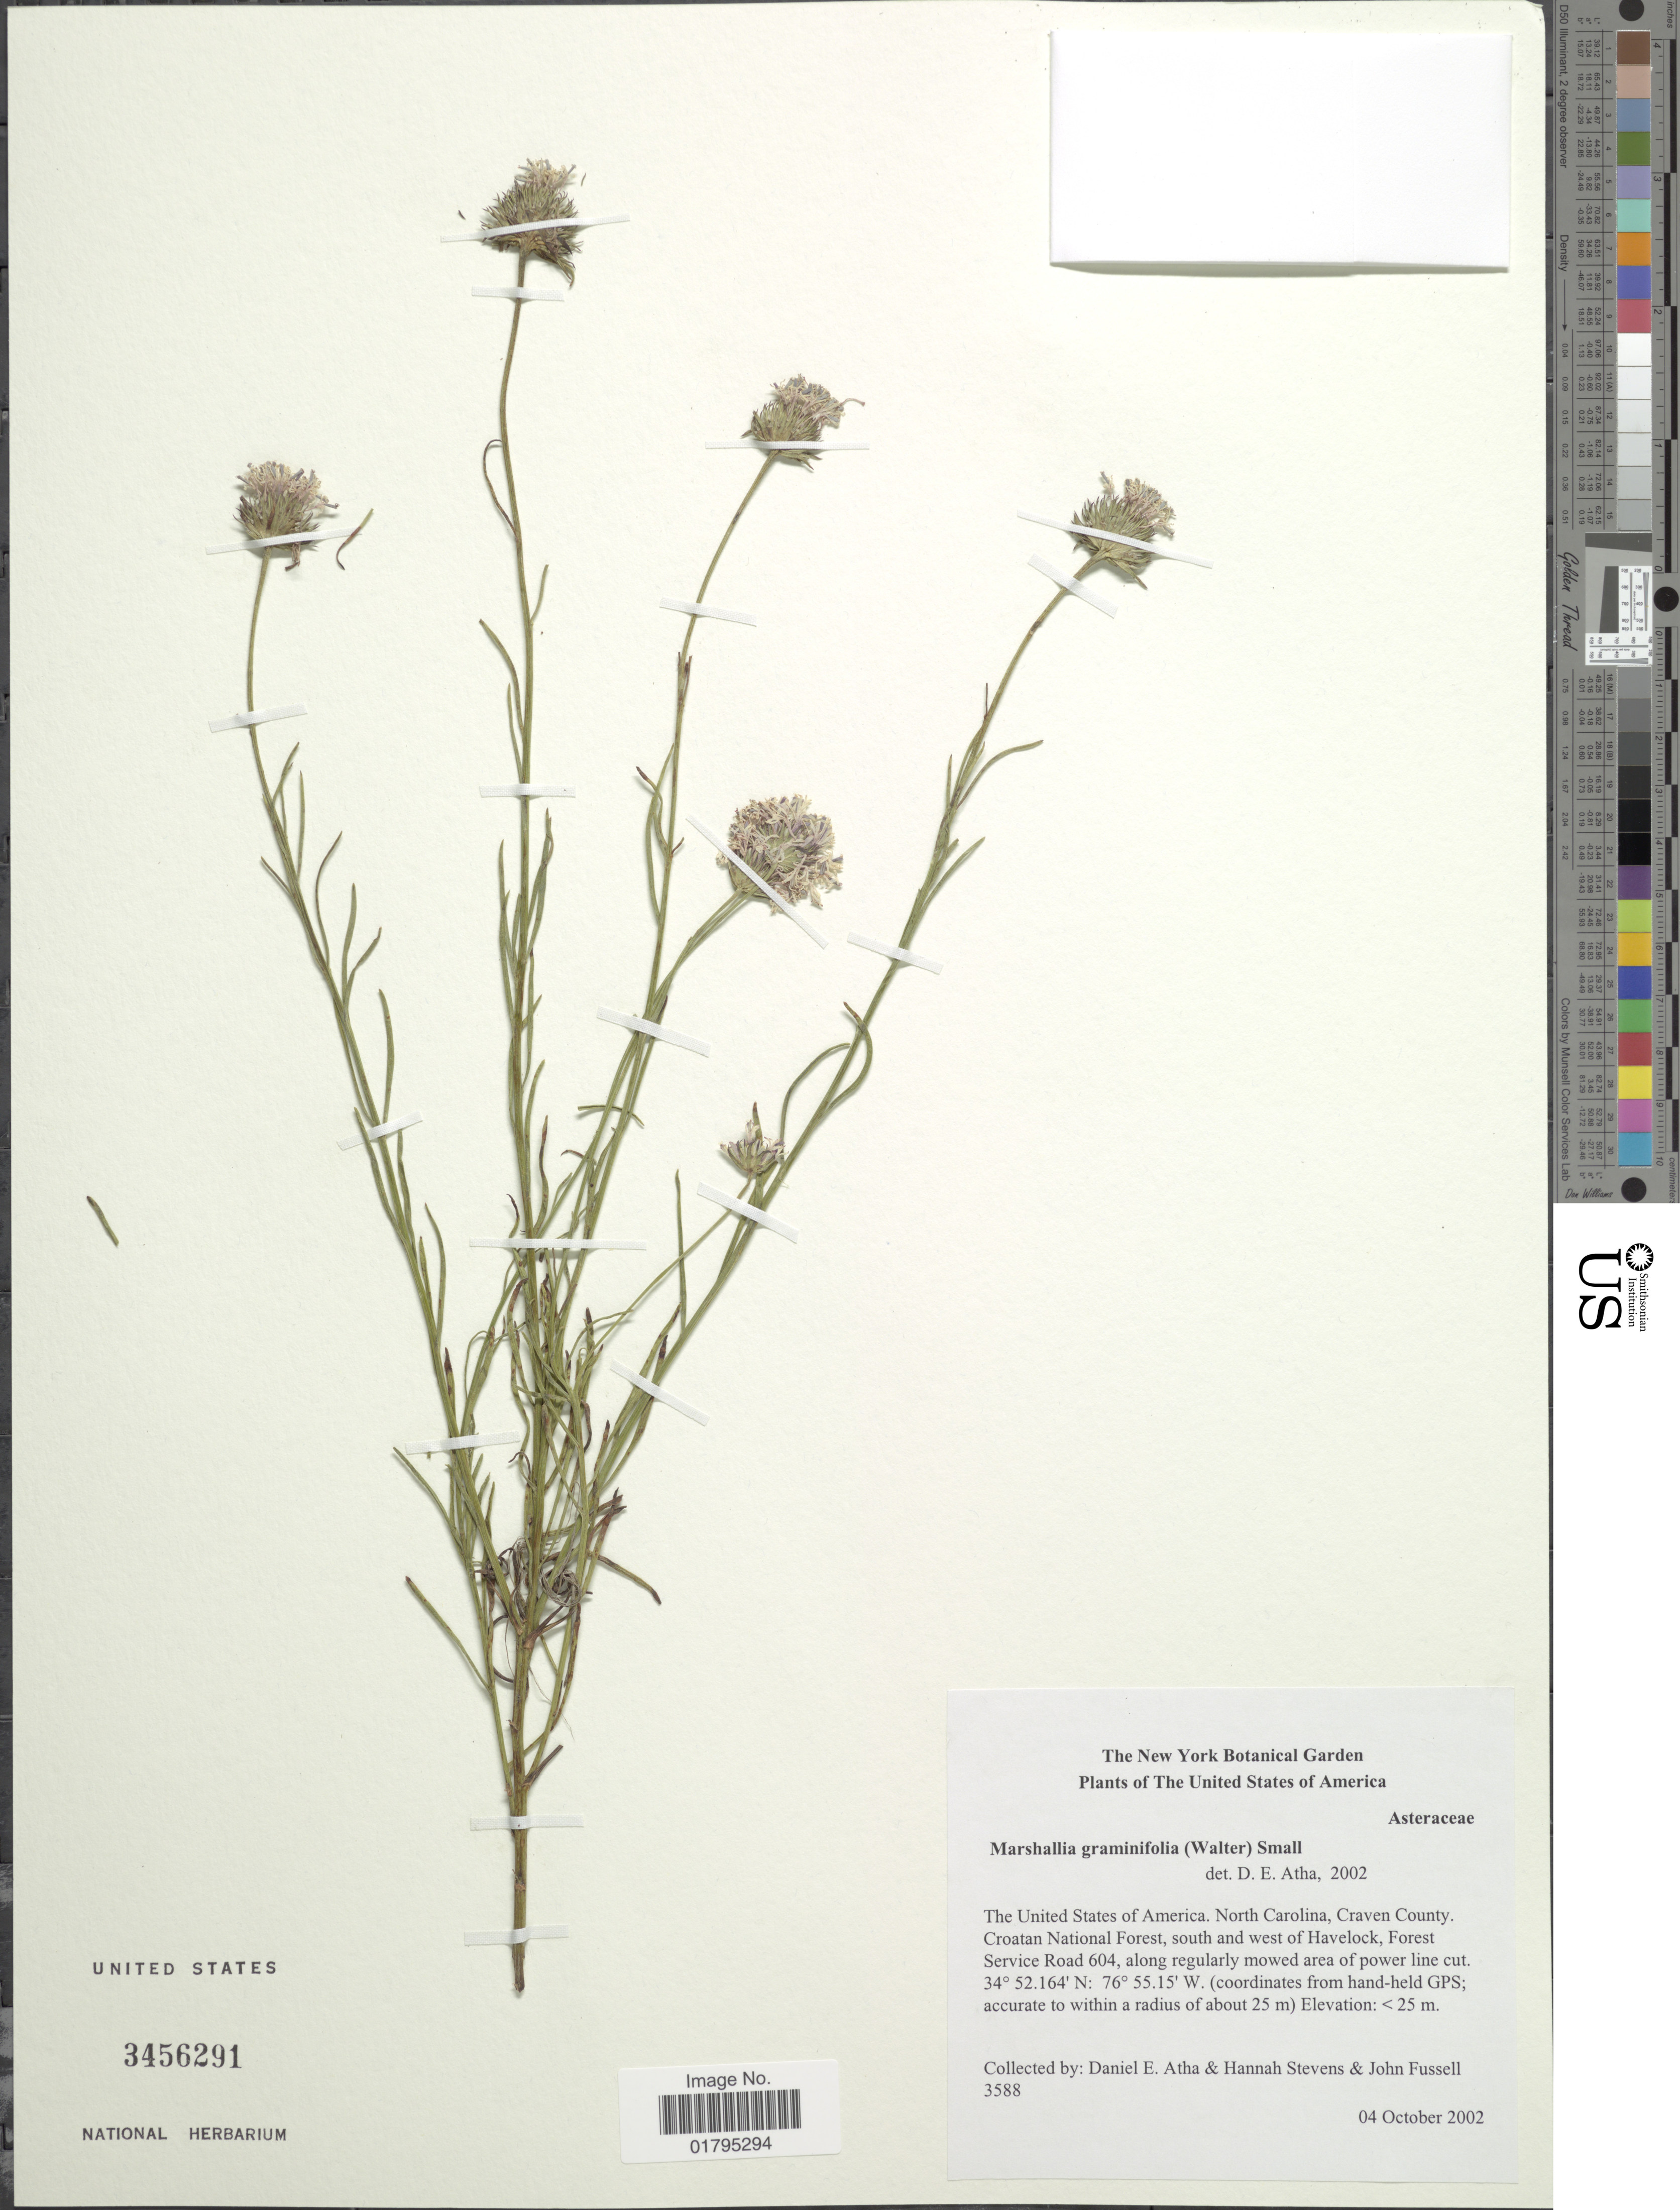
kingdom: Plantae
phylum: Tracheophyta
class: Magnoliopsida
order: Asterales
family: Asteraceae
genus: Marshallia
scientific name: Marshallia graminifolia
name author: (Walter) Small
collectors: D. Atha, H. Stevens & J. Fussell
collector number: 3588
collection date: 2002-10-04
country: United States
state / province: North Carolina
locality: The United States of America. North Carolina, Craven County Croatan National Forest, south and west of Havelock, Forest Service Road 604/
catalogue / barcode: US 3456291